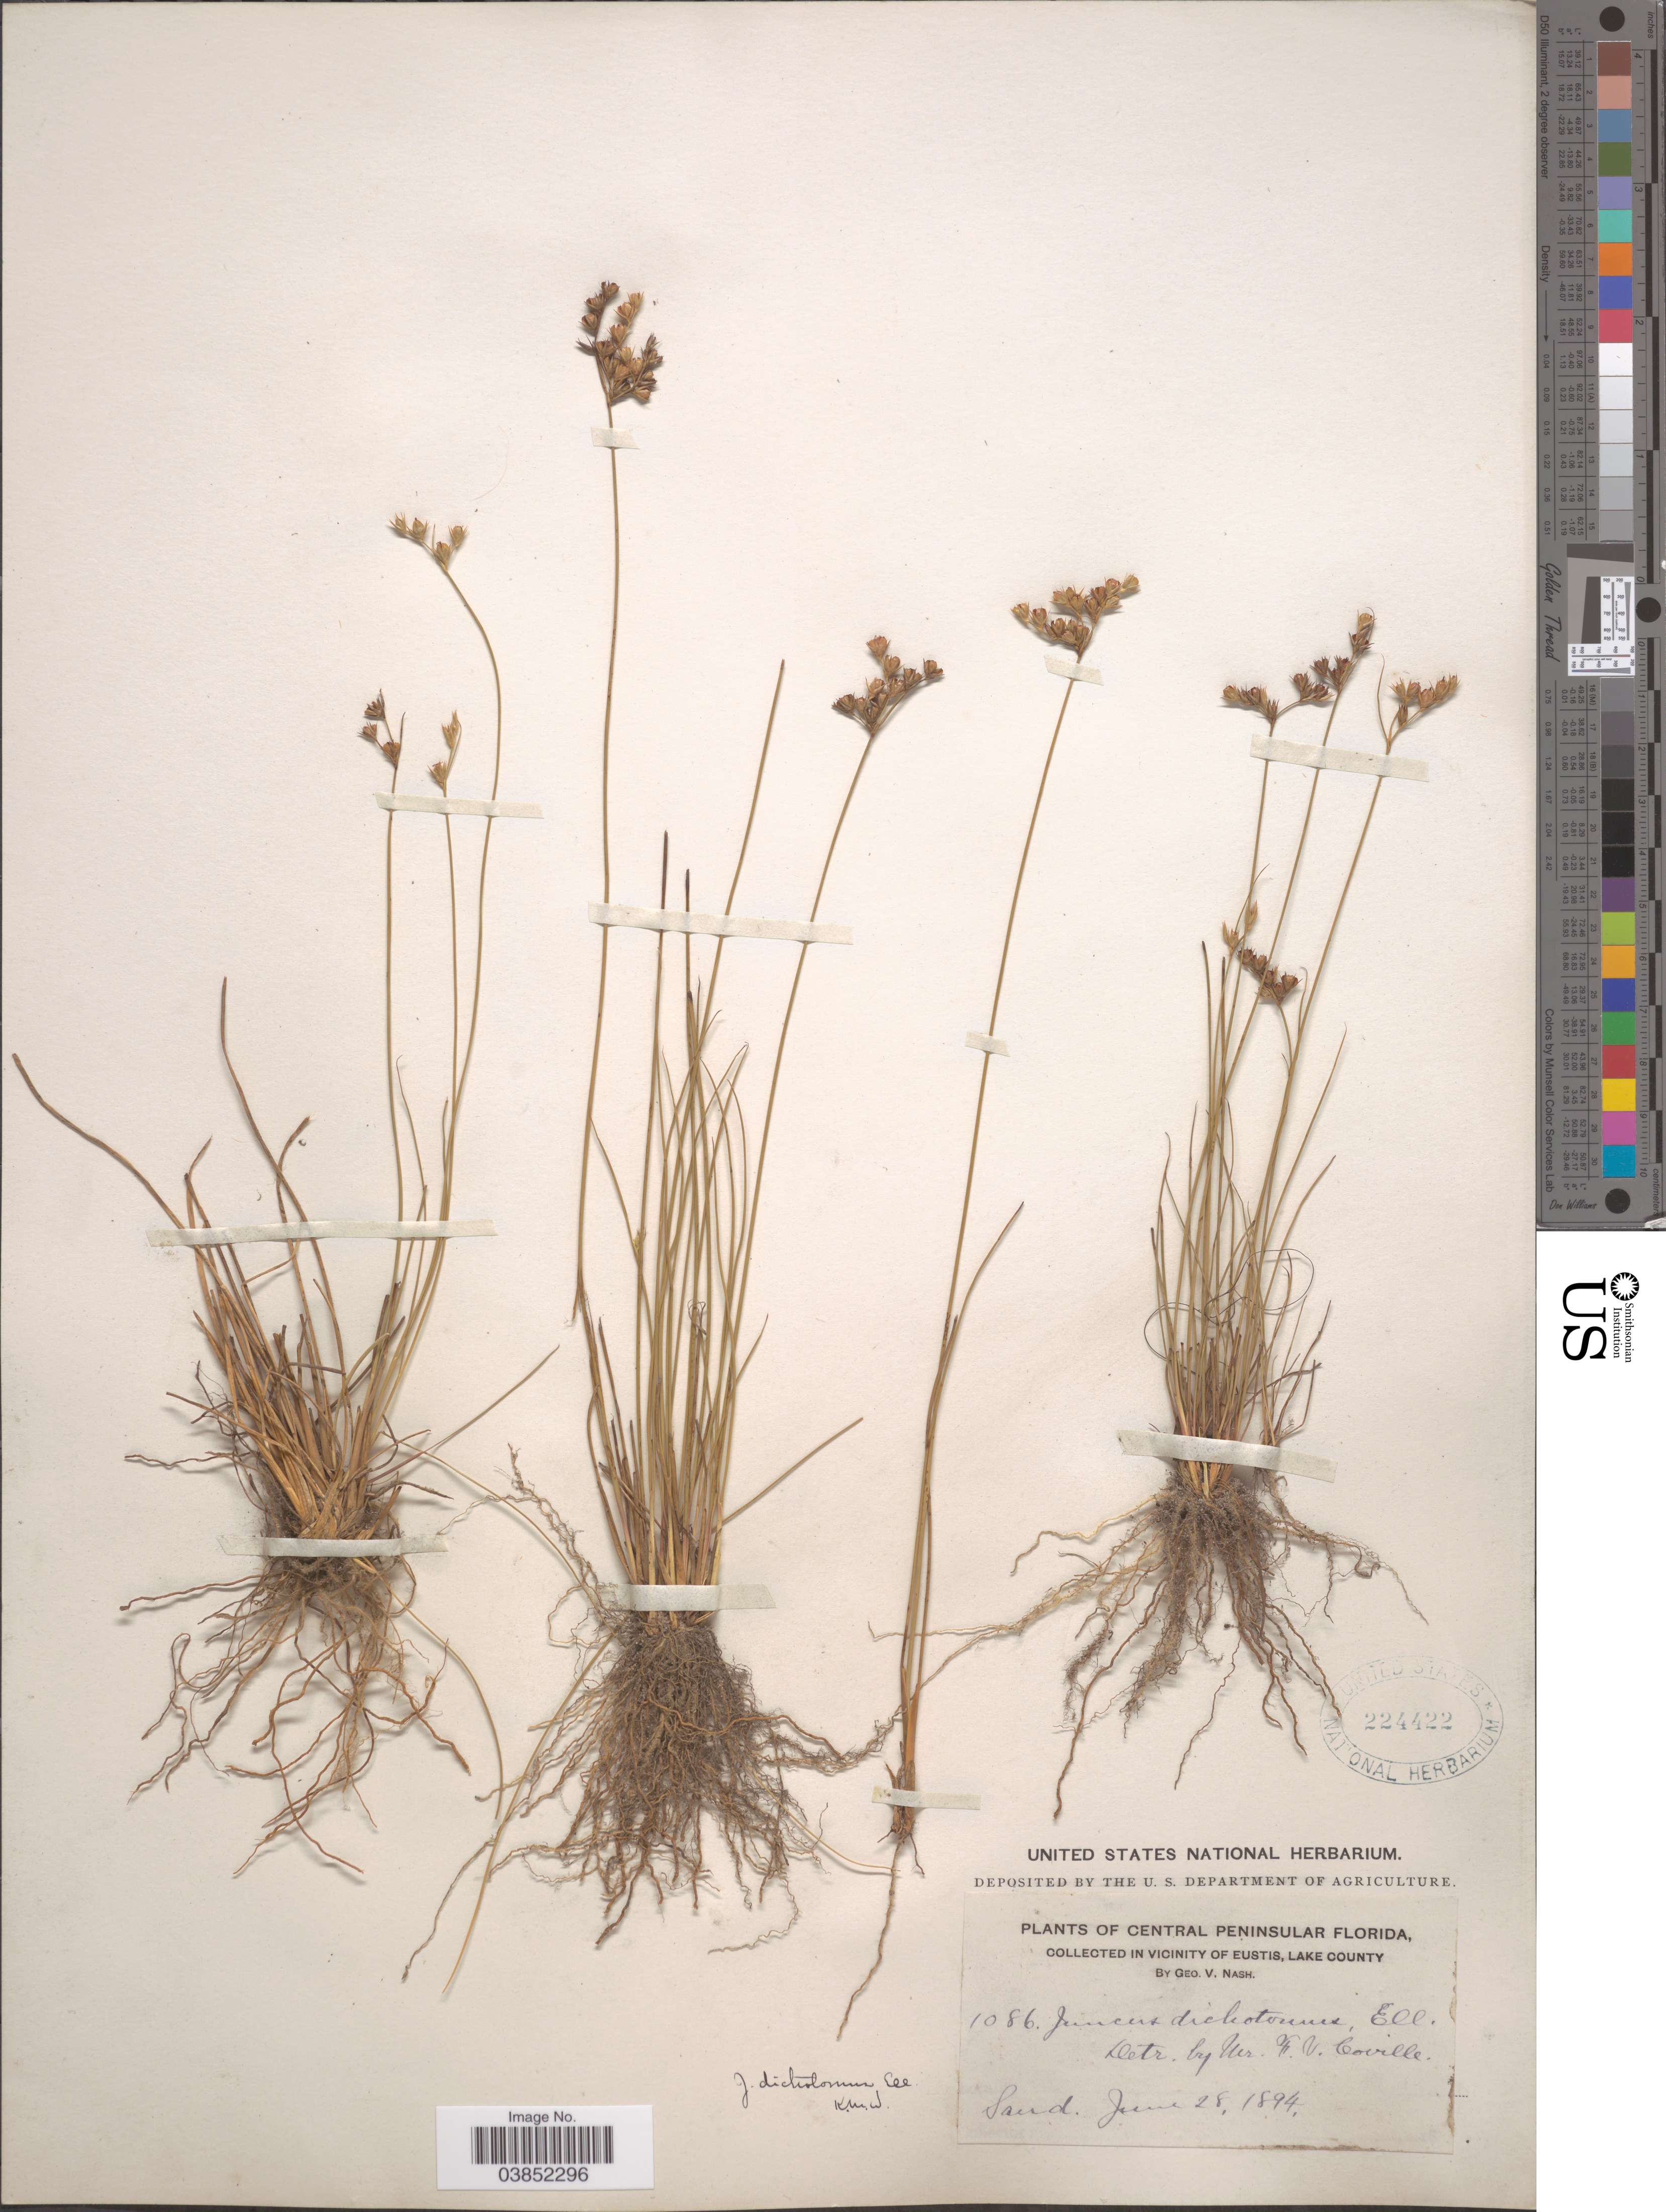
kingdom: Plantae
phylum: Tracheophyta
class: Liliopsida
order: Poales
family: Juncaceae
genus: Juncus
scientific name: Juncus dichotomus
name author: Elliott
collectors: G. V. Nash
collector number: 1086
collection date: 1894-06-28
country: United States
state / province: Florida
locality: Central Peninsular Florida. In vicinity of Eustis, Lake County.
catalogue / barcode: US 224422